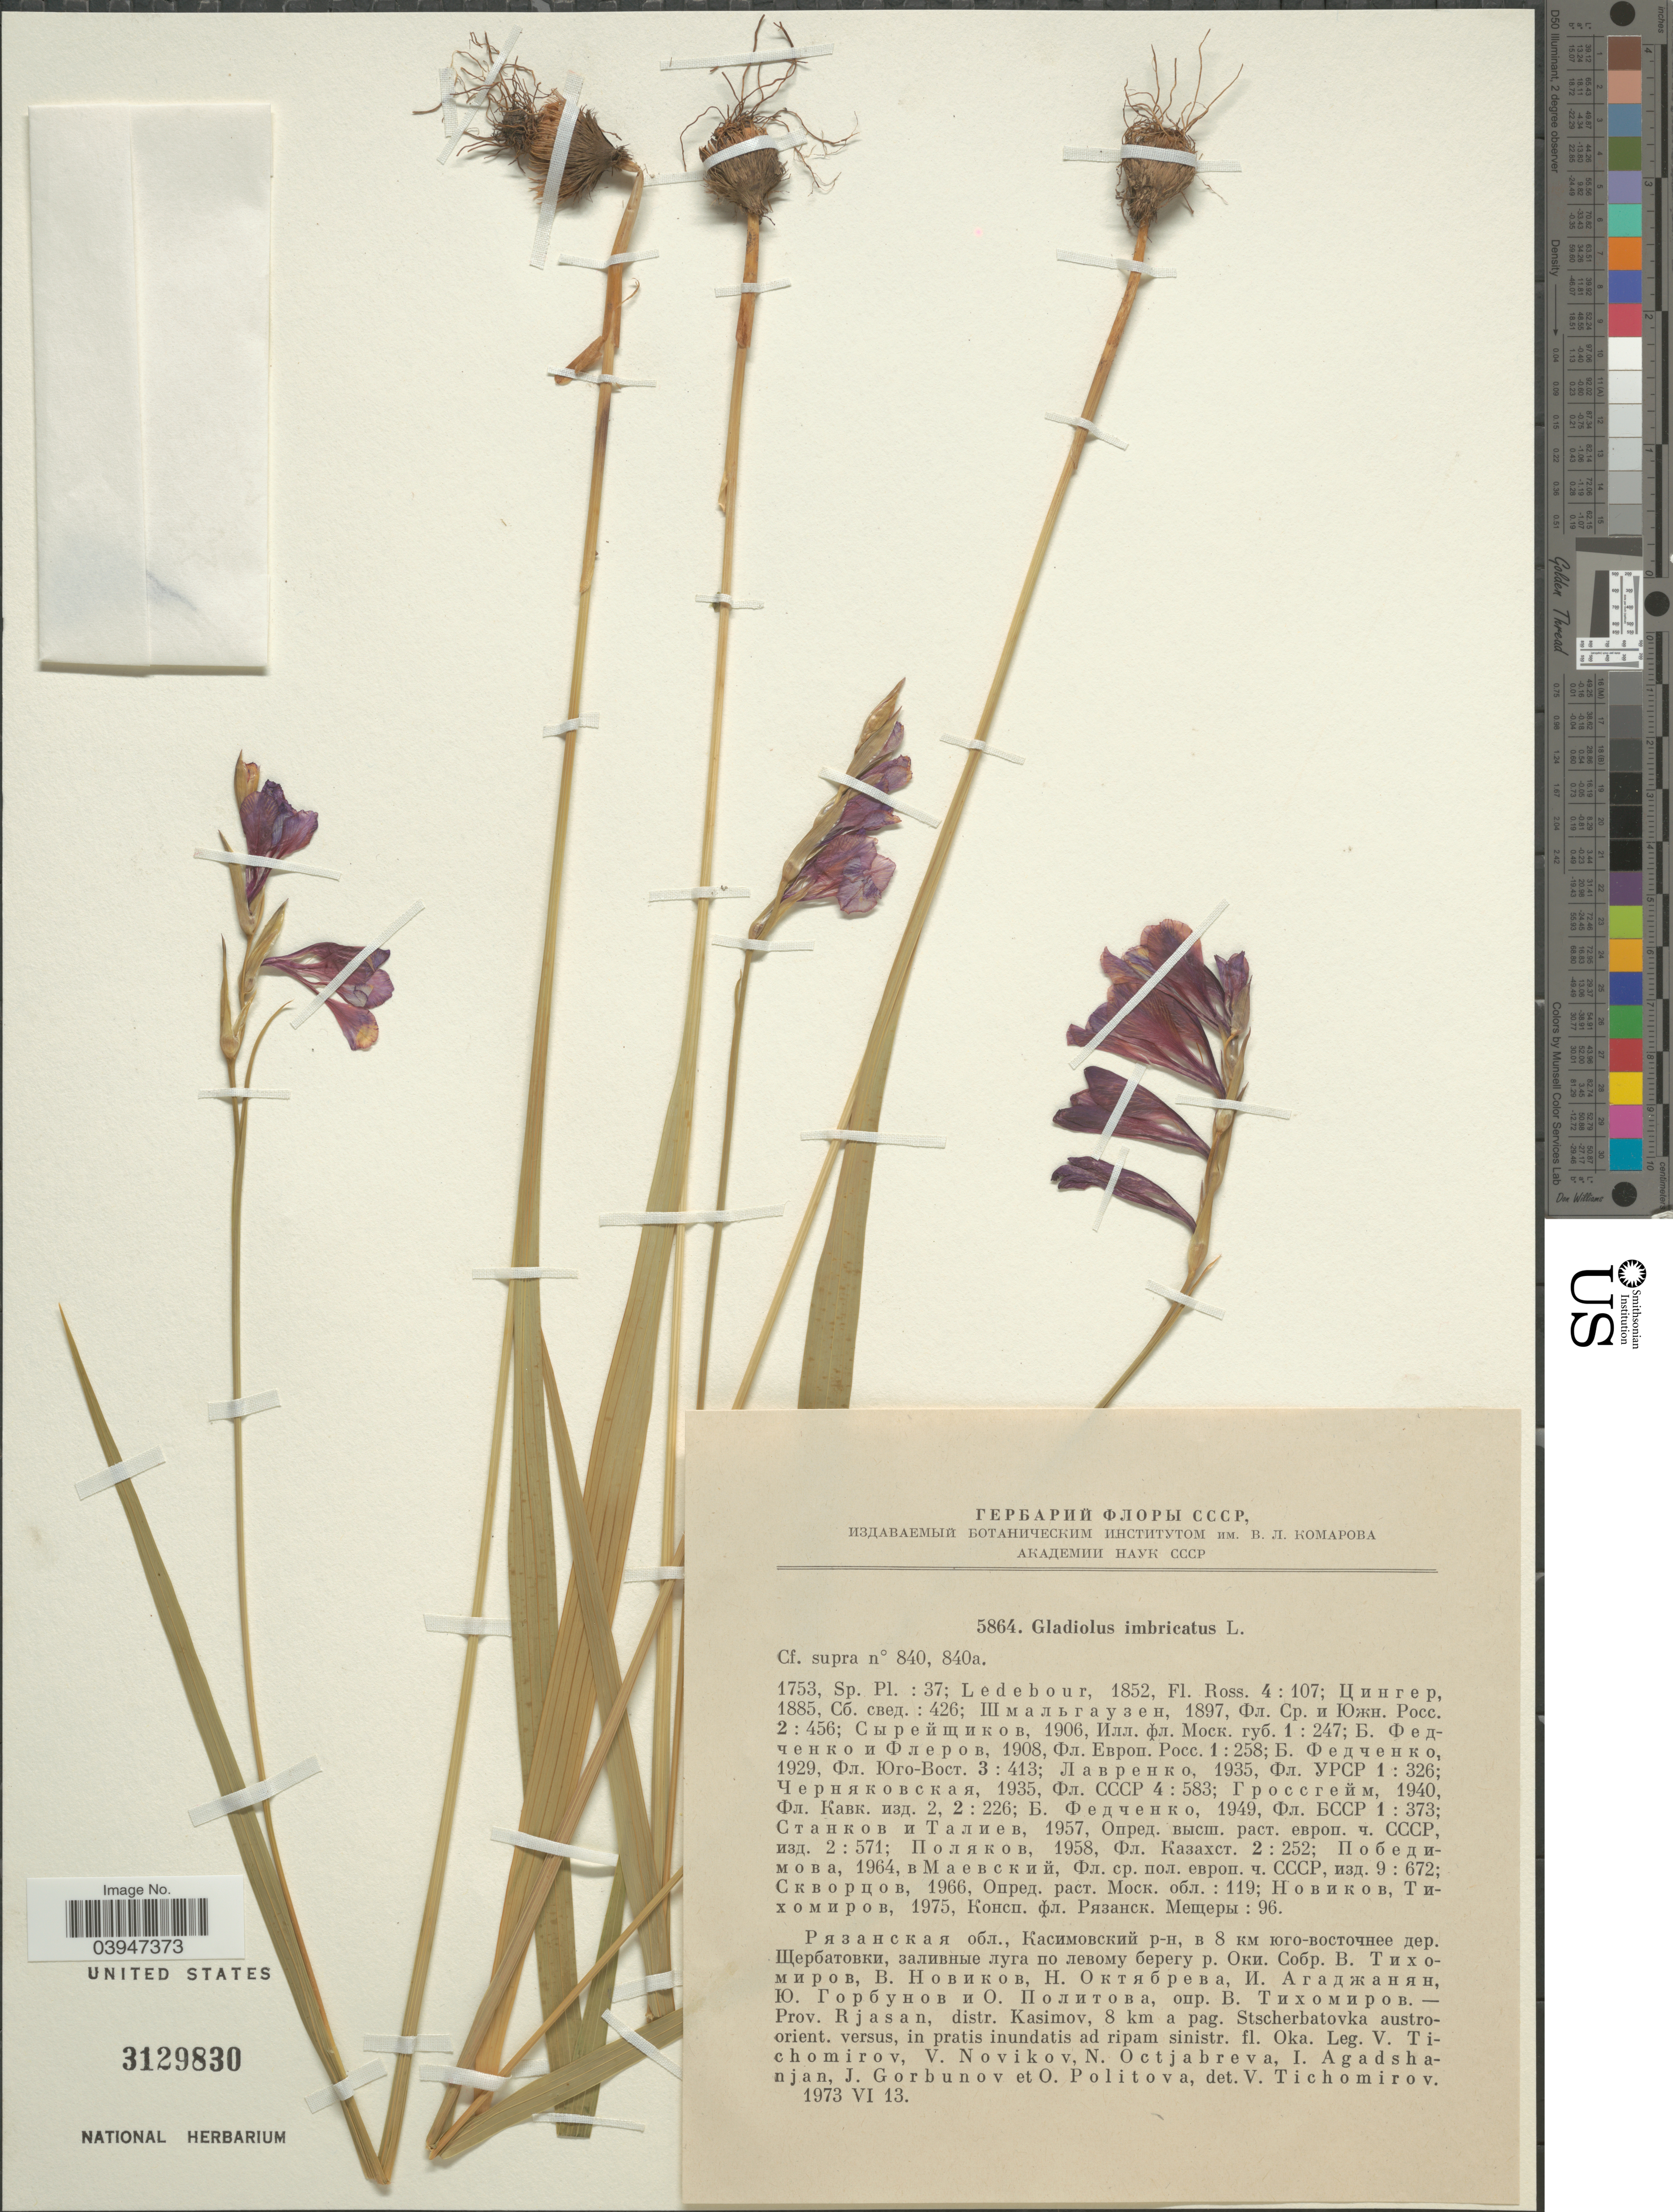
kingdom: Plantae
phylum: Tracheophyta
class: Liliopsida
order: Asparagales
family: Iridaceae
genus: Gladiolus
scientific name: Gladiolus imbricatus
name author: L.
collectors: V. Tichomirov, V. Novikov, N. Octjabreva, I. Agadshanjan & et al.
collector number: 5864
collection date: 1973-06-13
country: Russian Federation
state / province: Ryazan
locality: Prov. Rjasan, distr. Kasimov, 8 km a pag. Stscherbatovka austro-orient. versus, in pratis inundatis ad ripam sinistr. fl. Oka.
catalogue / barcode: US 3129830